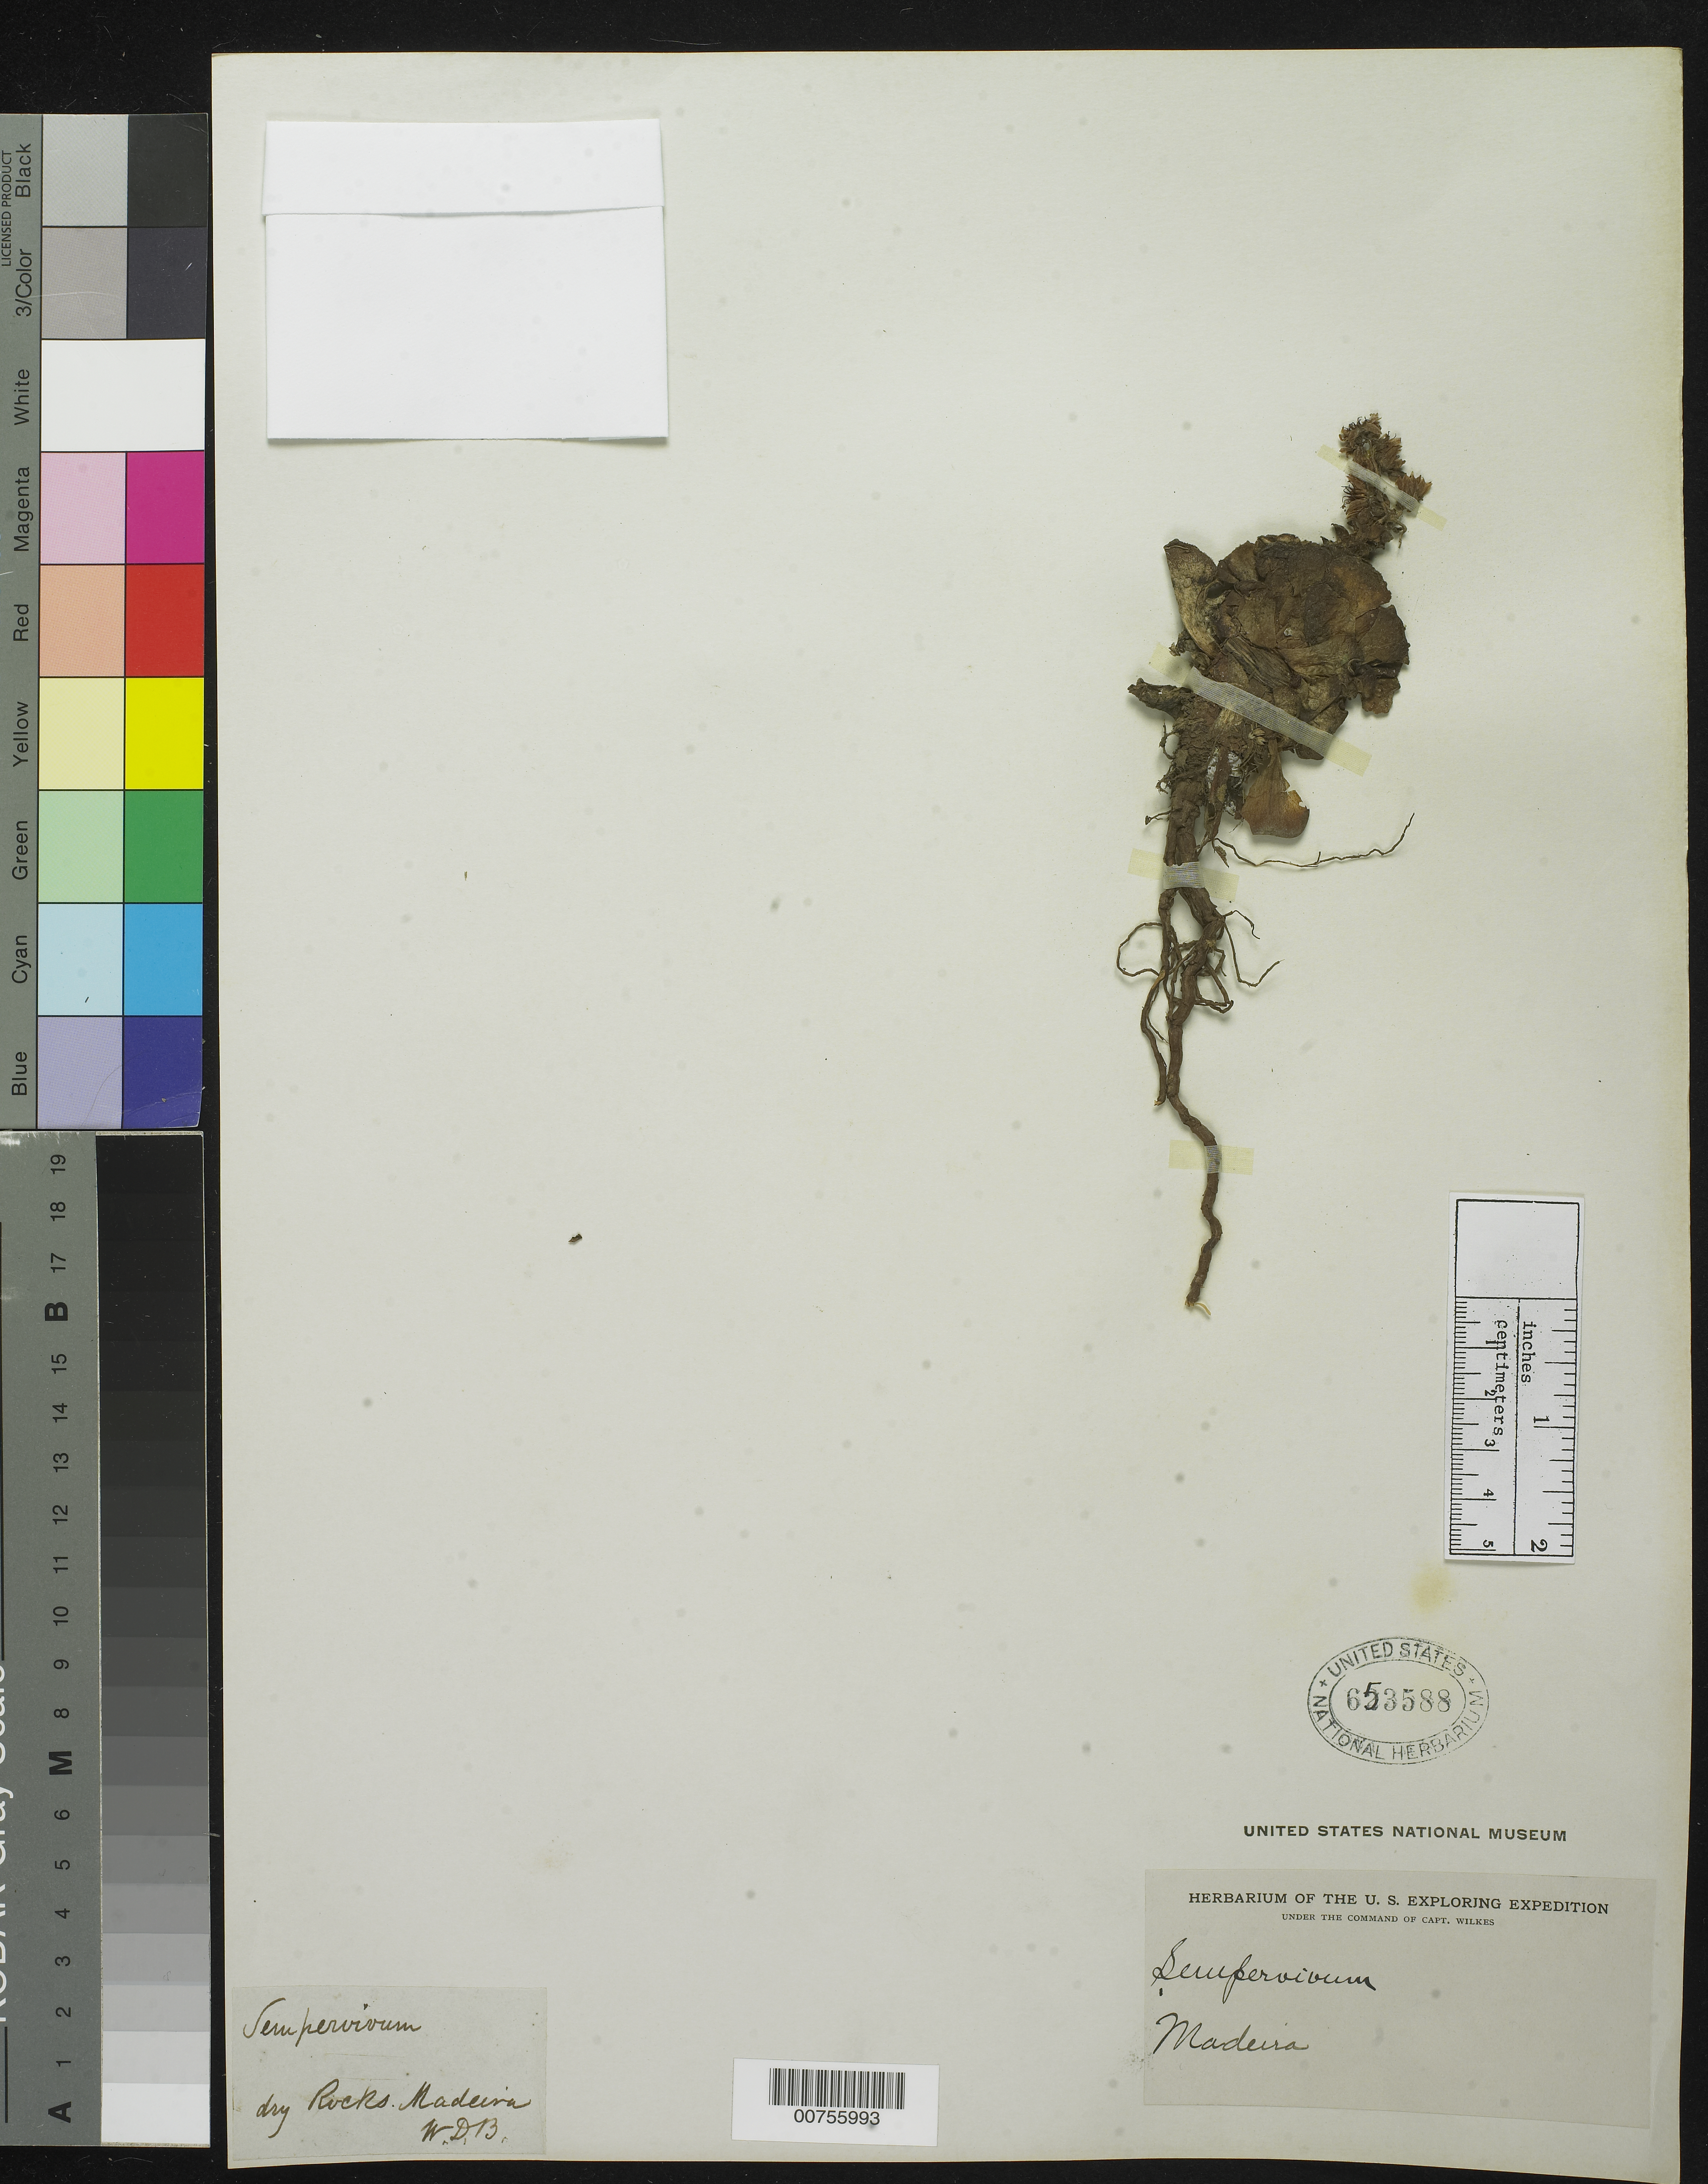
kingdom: Plantae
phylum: Tracheophyta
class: Magnoliopsida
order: Saxifragales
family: Crassulaceae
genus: Sempervivum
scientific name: Sempervivum sp.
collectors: Wilkes Explor. Exped.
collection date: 1838/1842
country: Portugal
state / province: Madeira (Aut. Reg.)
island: Madeira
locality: Funchal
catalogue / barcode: US 653588